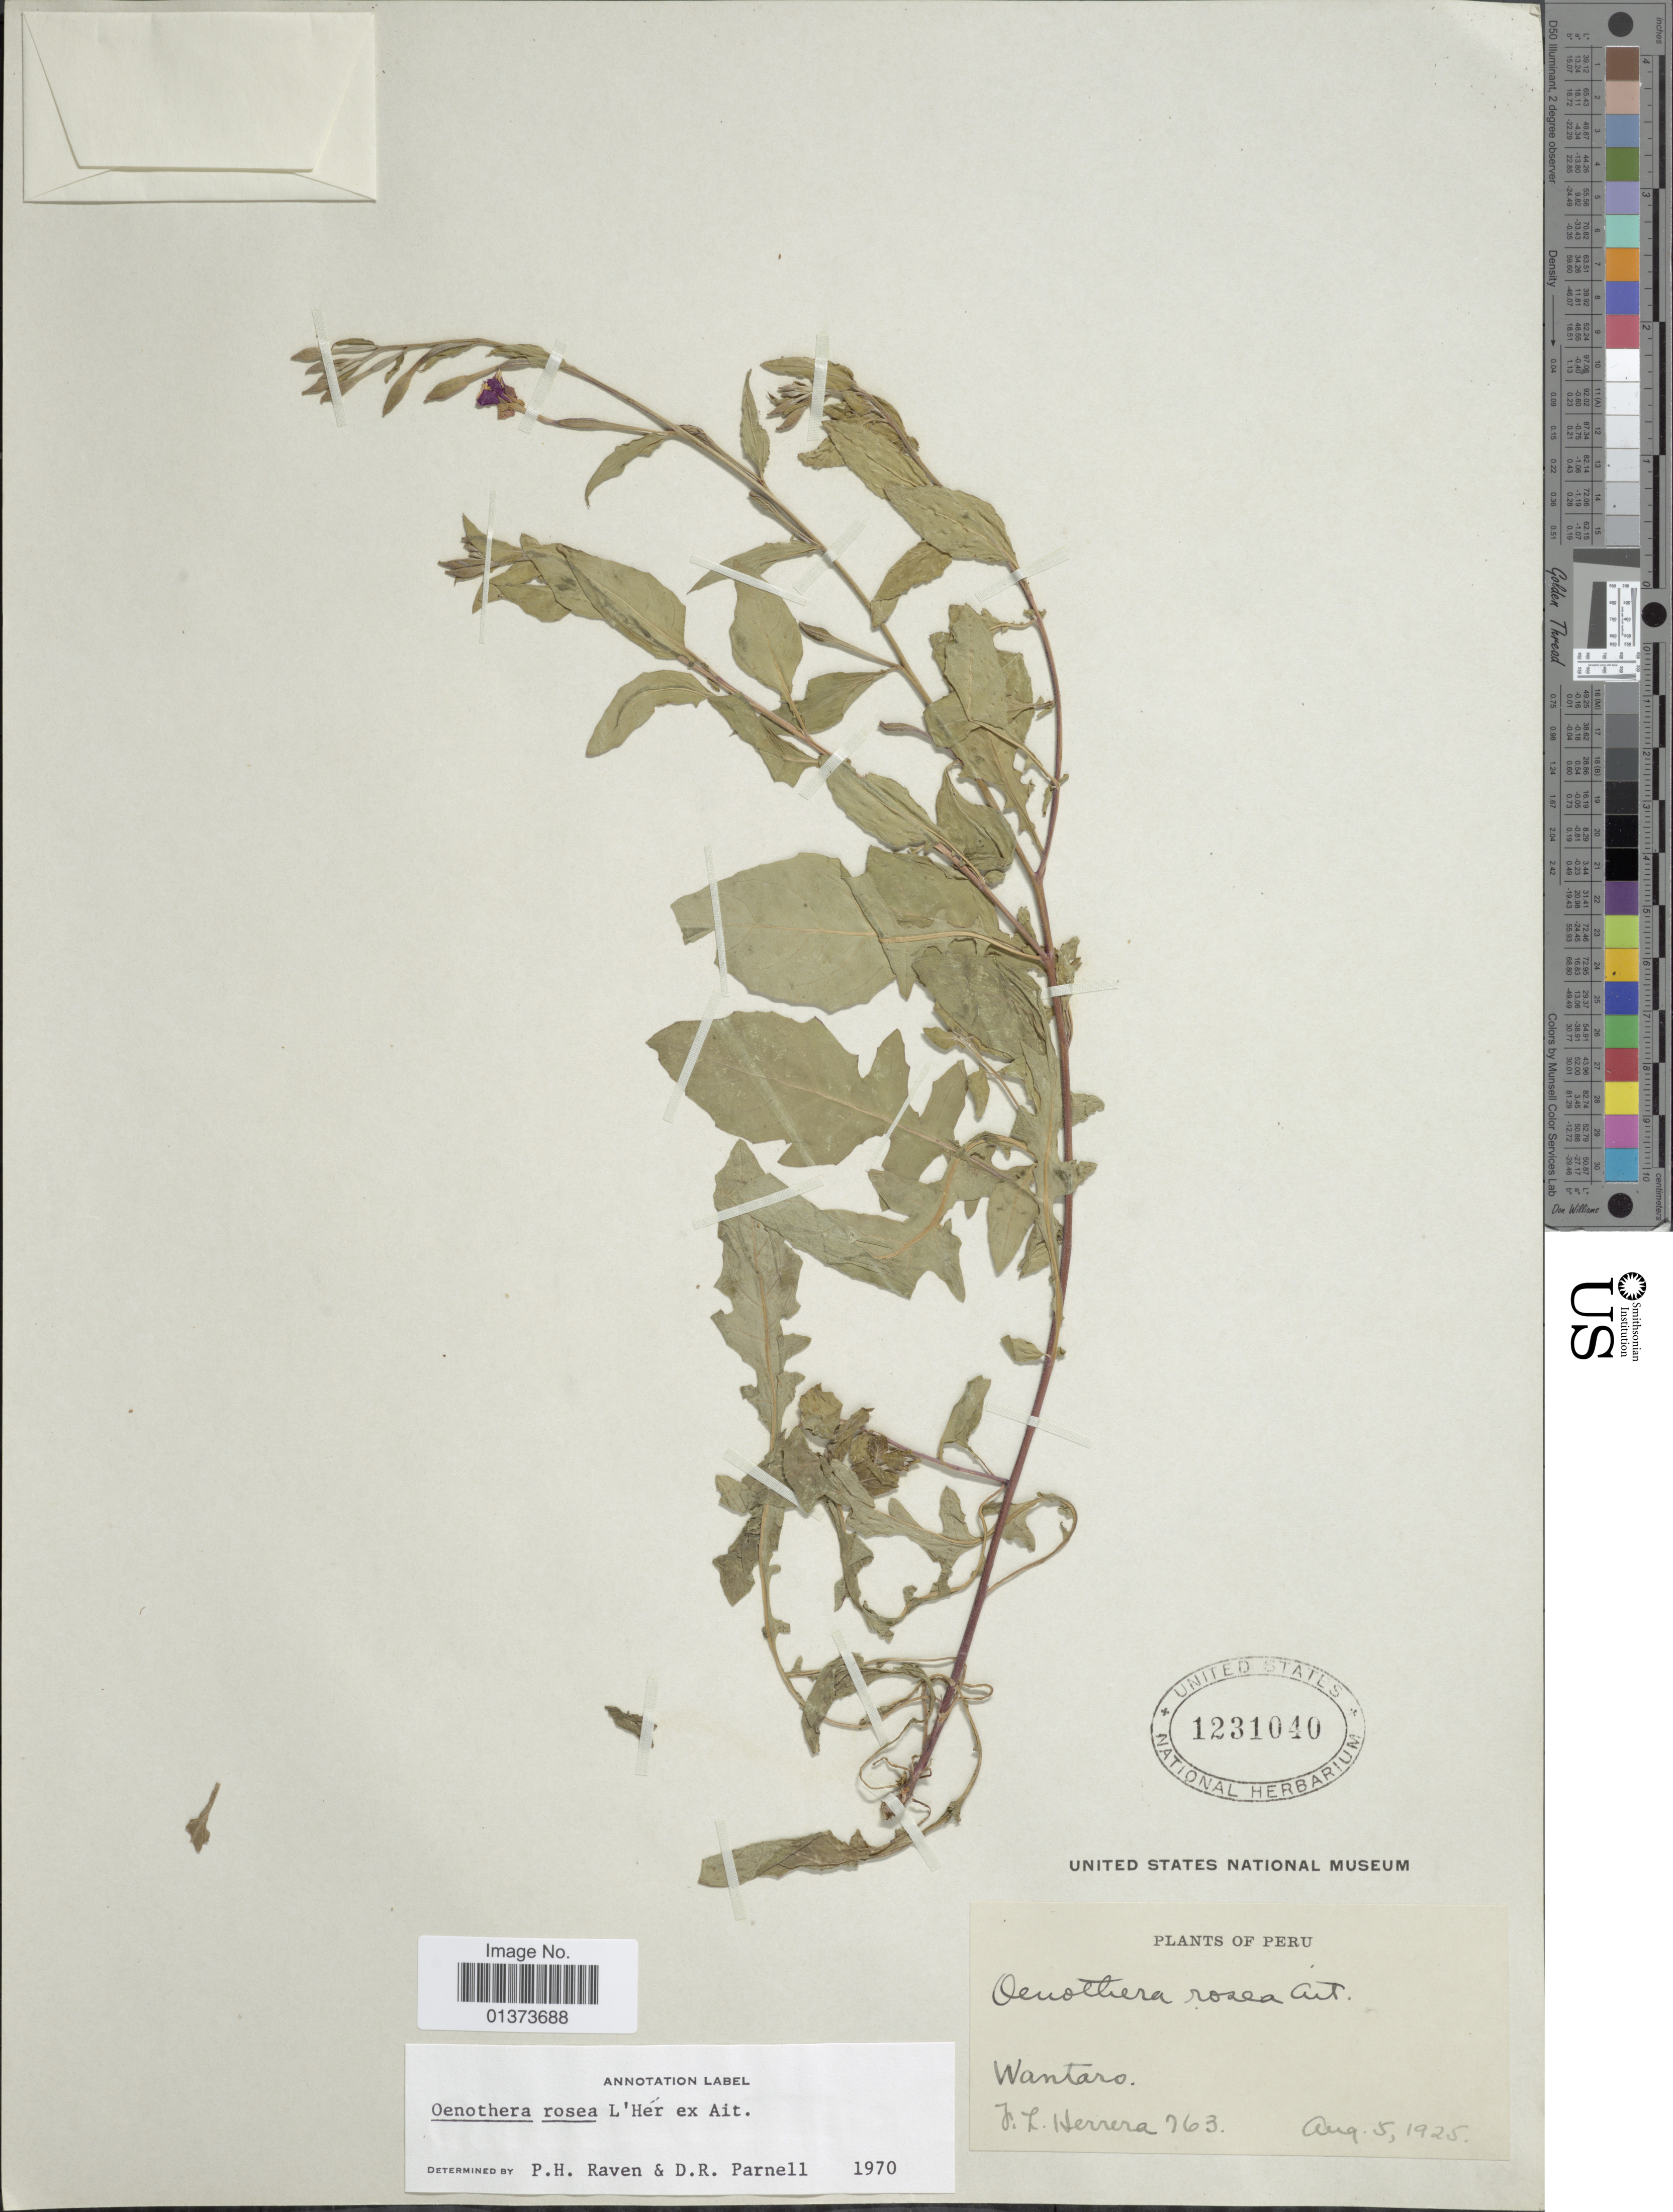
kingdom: Plantae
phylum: Tracheophyta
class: Magnoliopsida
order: Myrtales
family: Onagraceae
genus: Oenothera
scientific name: Oenothera rosea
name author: L'Hér. ex Aiton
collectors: J. L. Herrera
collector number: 763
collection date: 1925-08-05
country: Peru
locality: Wantaro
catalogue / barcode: US 1231040